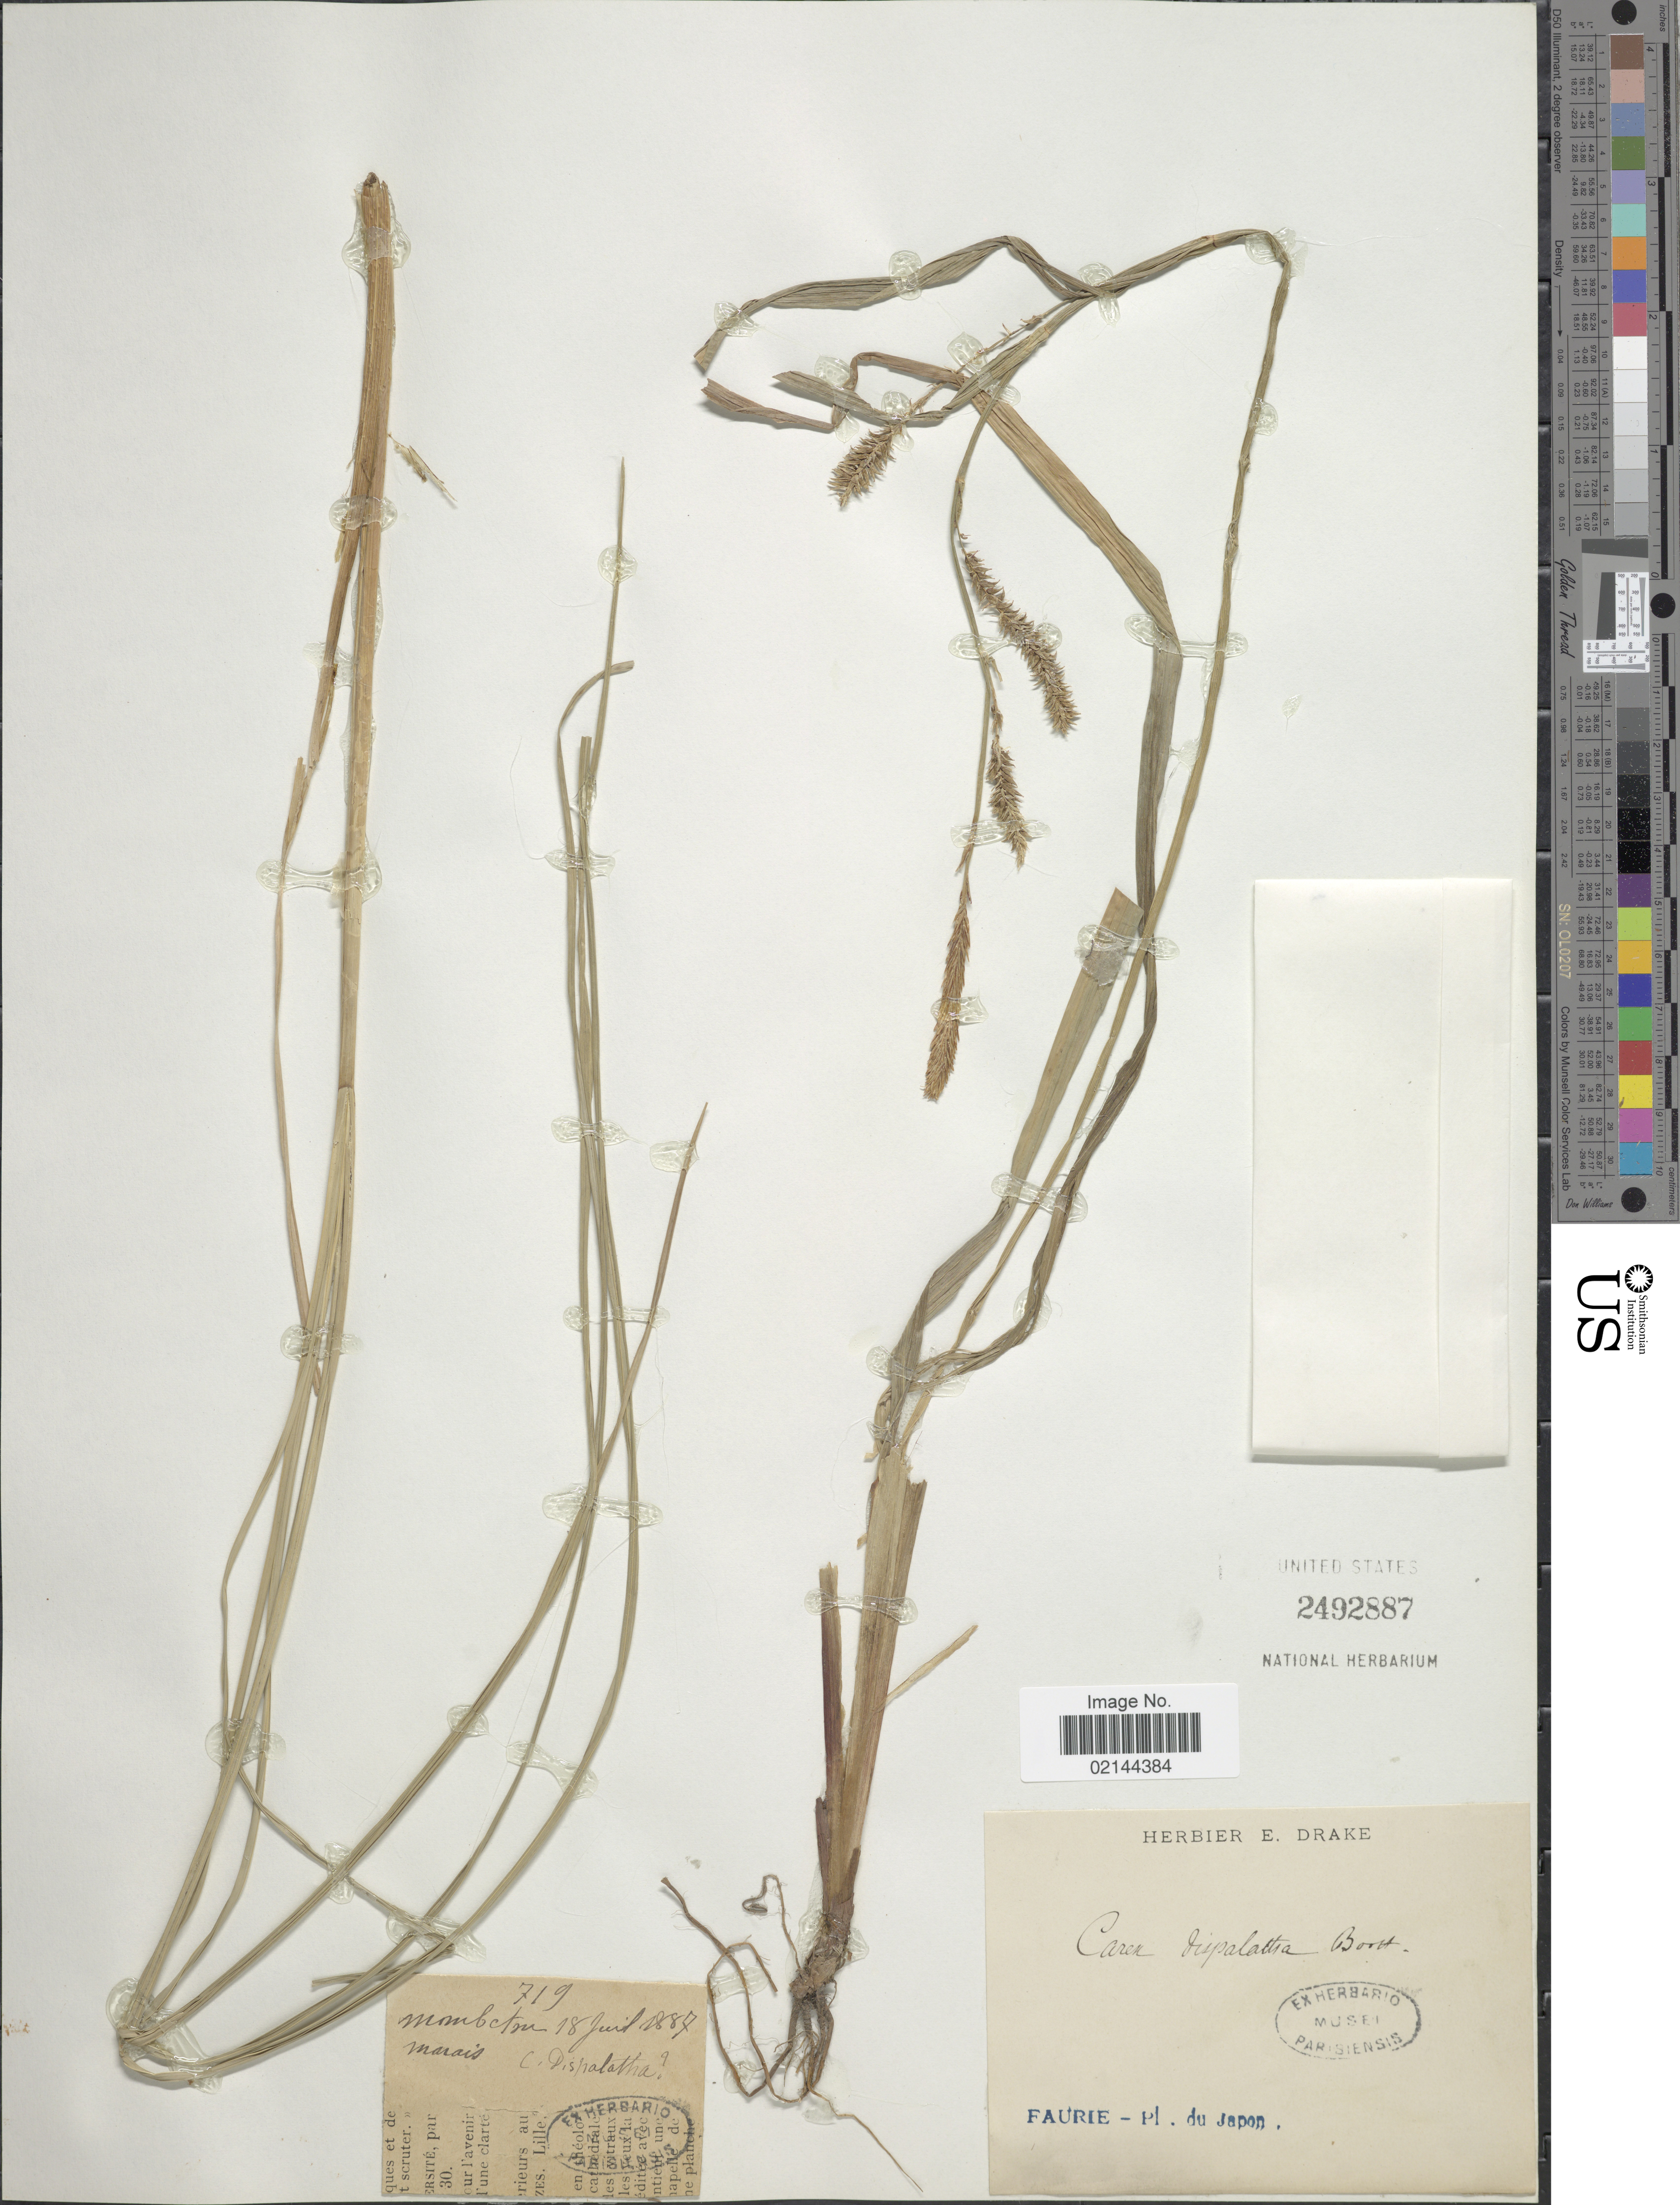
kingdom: Plantae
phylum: Tracheophyta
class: Liliopsida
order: Poales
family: Cyperaceae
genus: Carex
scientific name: Carex dispalata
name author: Boott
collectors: -. Faurie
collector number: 719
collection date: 1887-07-18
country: Japan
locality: Japon. Mombetsu. Marais.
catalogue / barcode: US 2492887